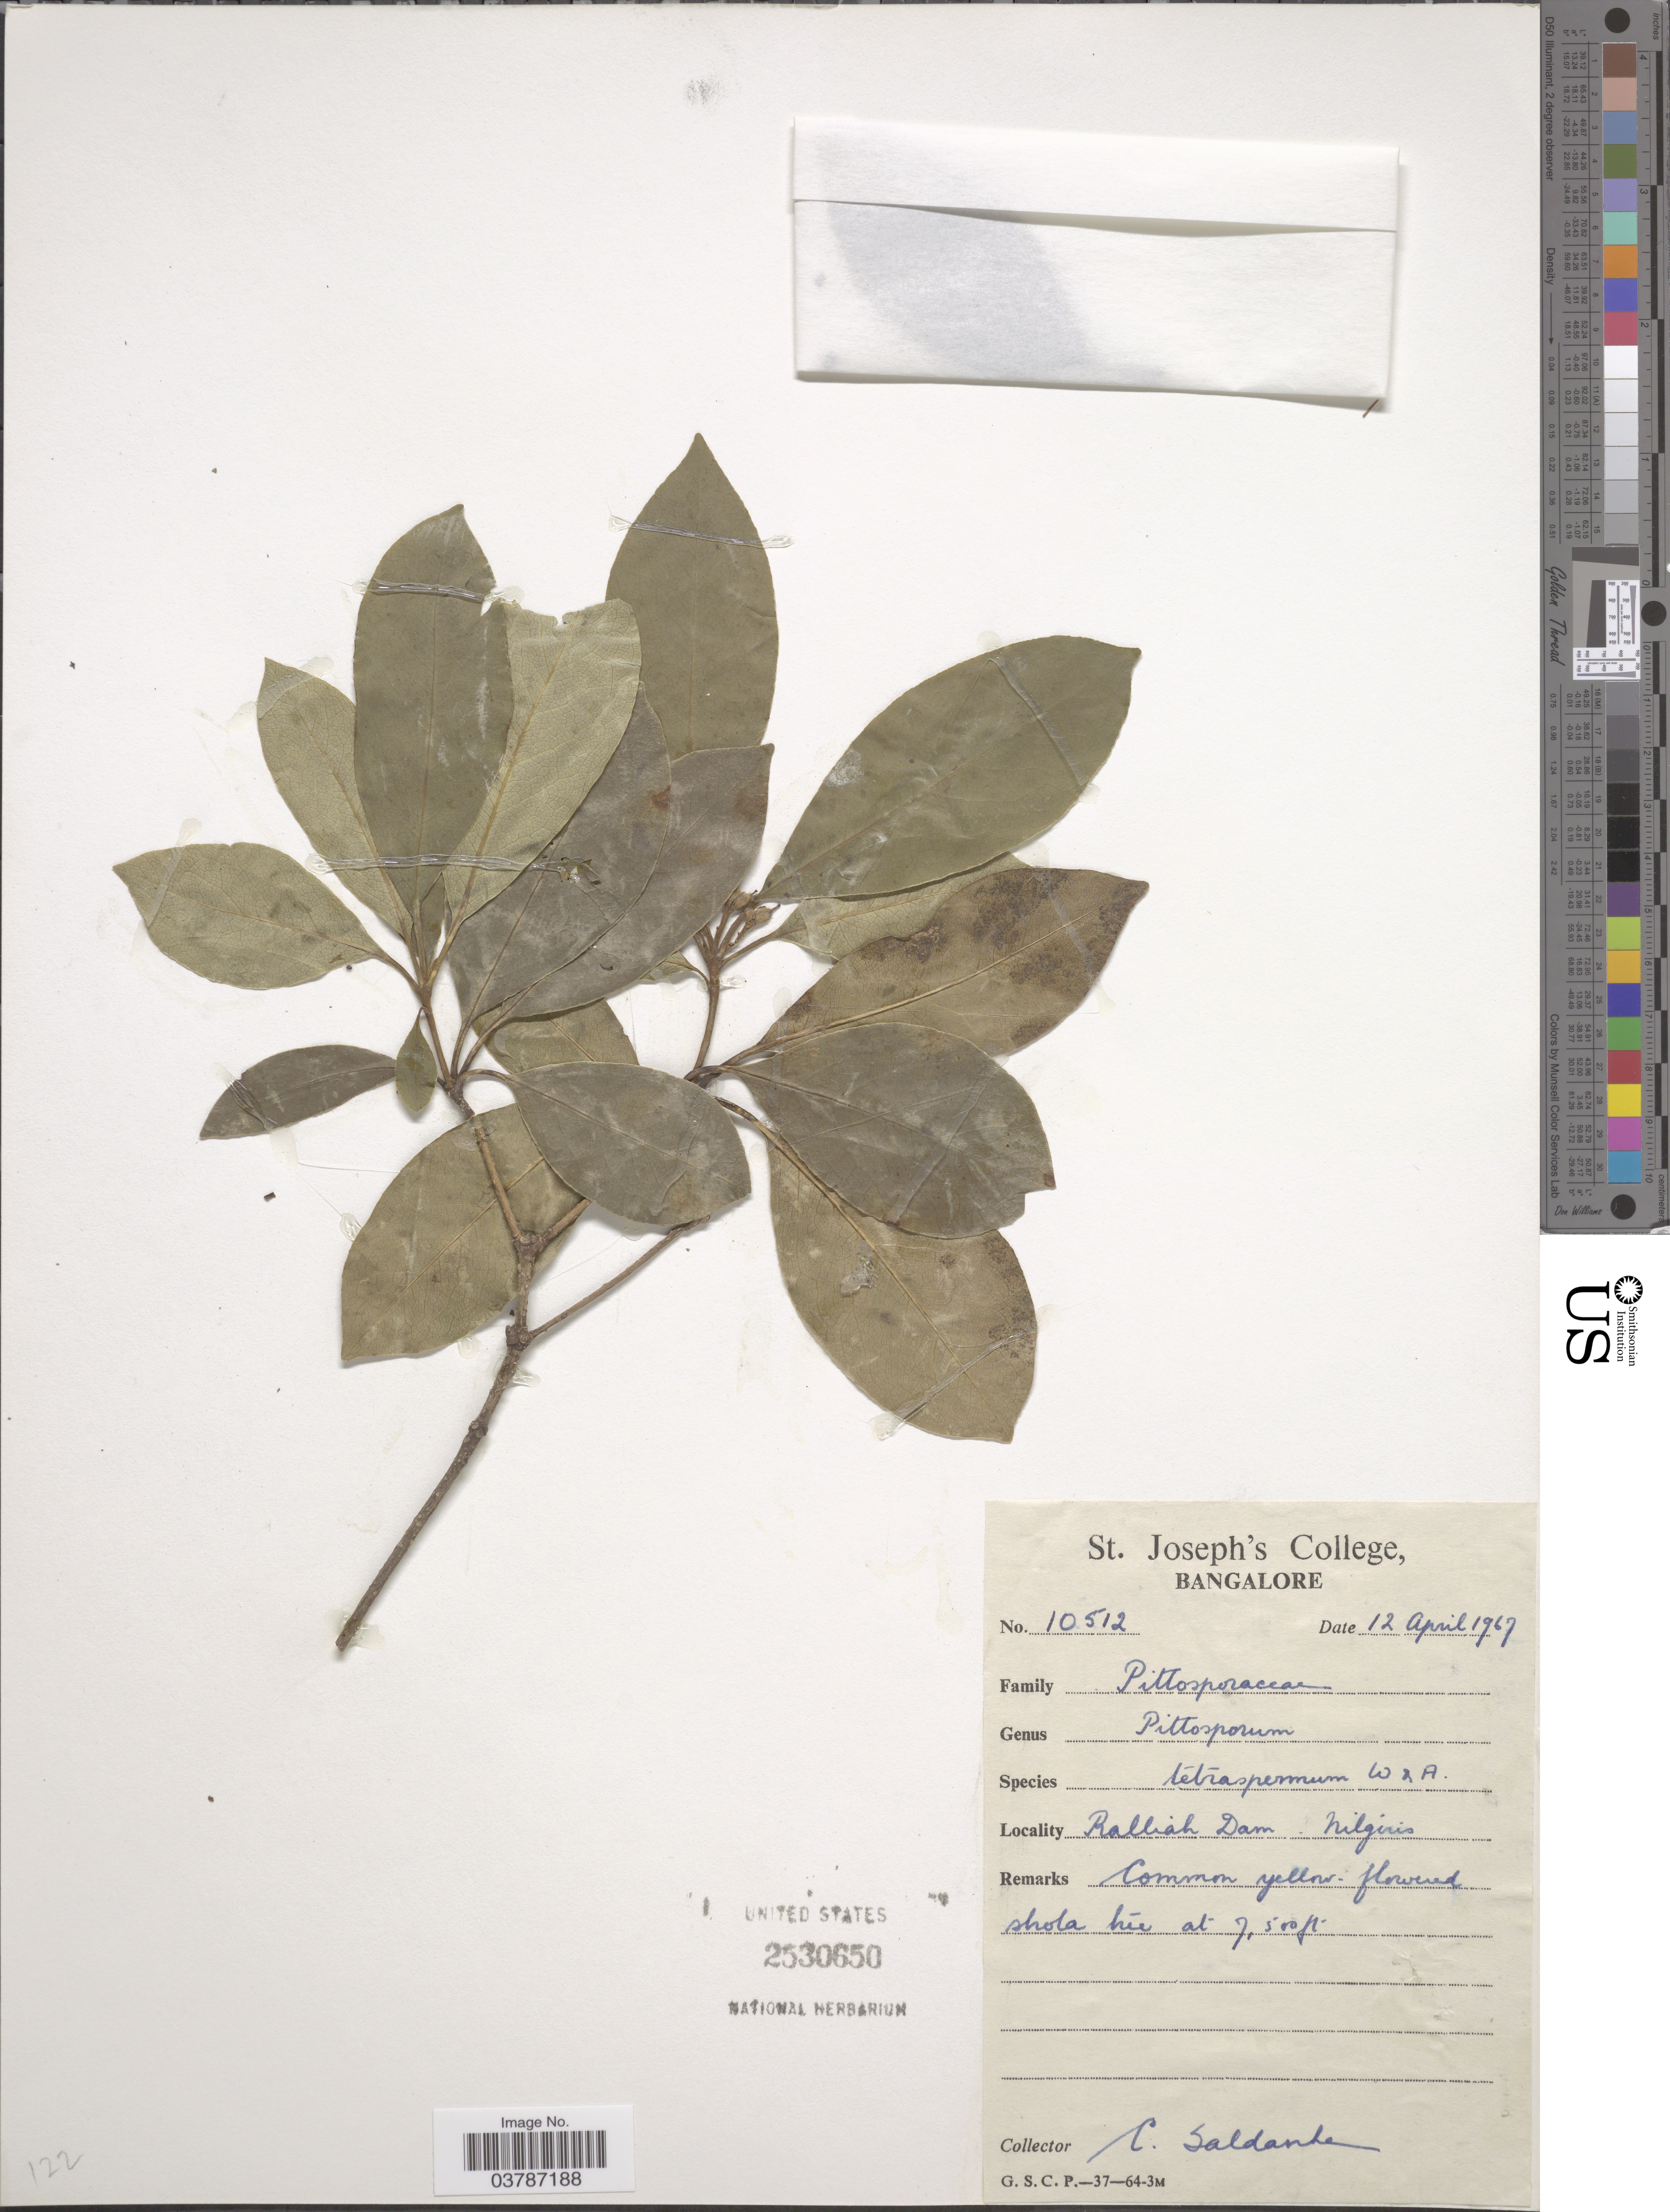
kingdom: Plantae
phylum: Tracheophyta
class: Magnoliopsida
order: Apiales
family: Pittosporaceae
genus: Pittosporum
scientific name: Pittosporum tetraspermum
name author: Wight & Arn.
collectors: C. Saldanha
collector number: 10512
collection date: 1967-04-12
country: India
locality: Ralliah Dam. Nilgiris.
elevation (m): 2286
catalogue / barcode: US 2530650